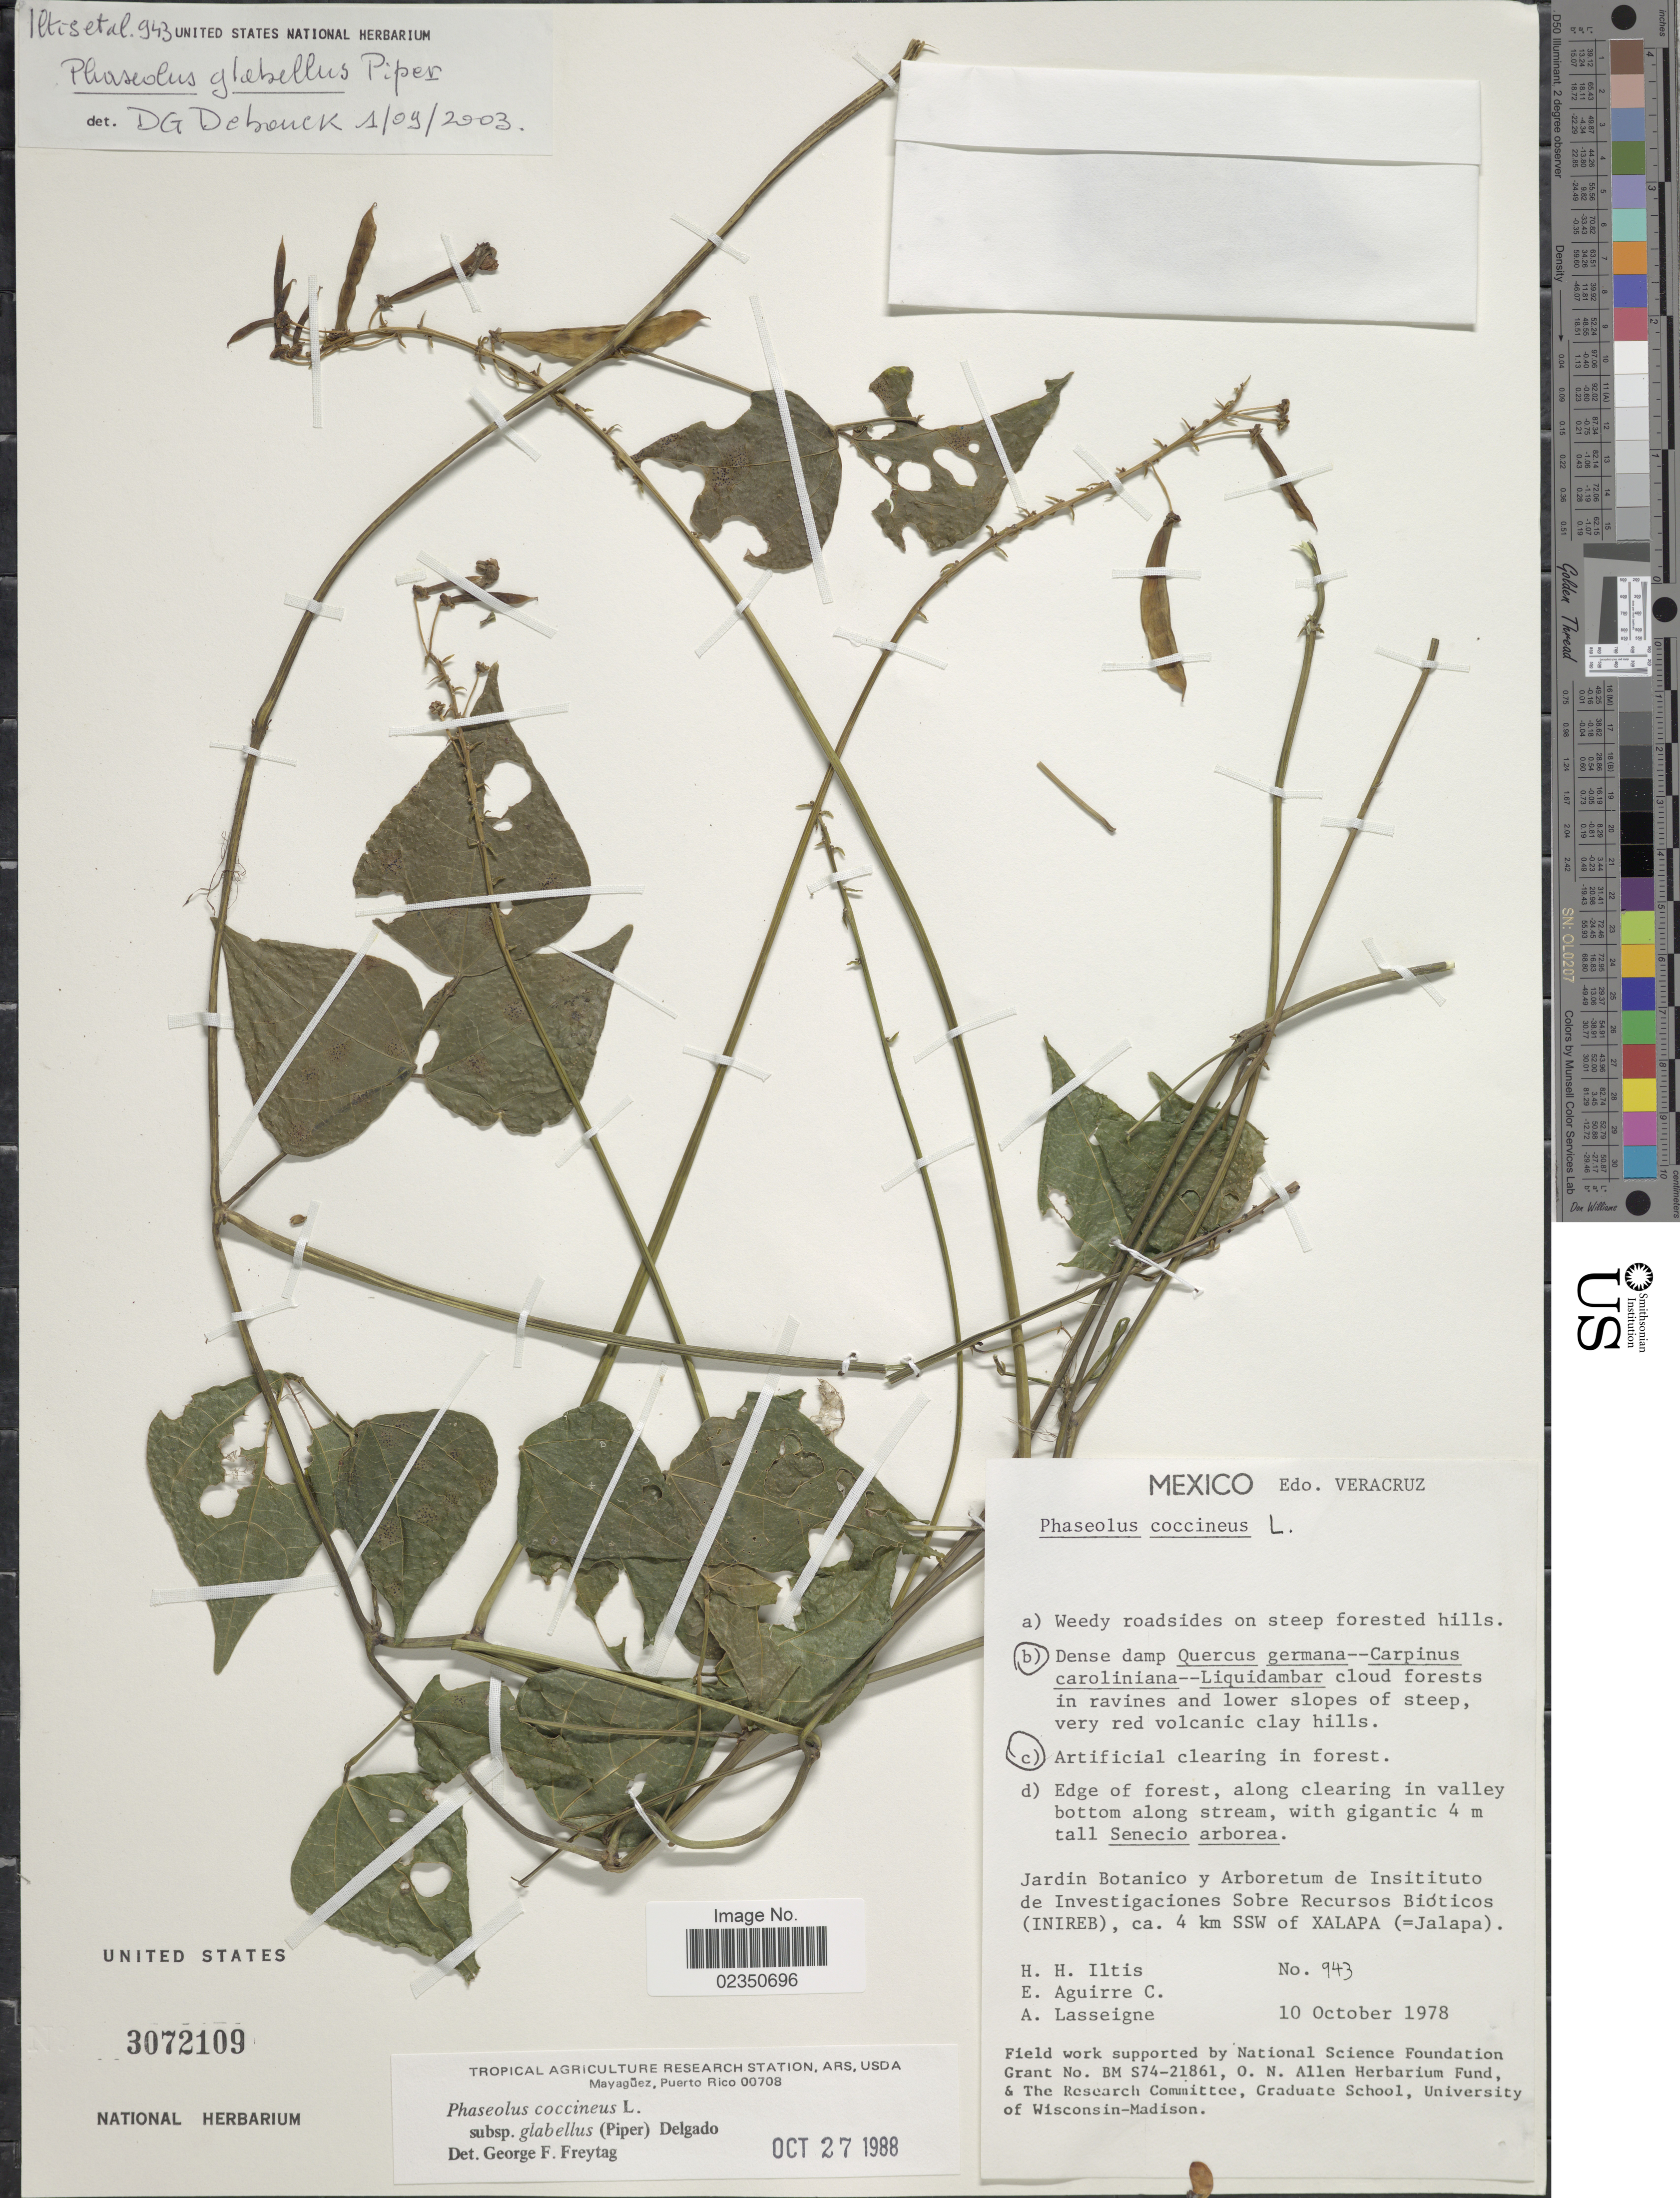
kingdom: Plantae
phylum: Tracheophyta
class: Magnoliopsida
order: Fabales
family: Fabaceae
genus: Phaseolus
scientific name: Phaseolus glabellus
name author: Piper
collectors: H. H. Iltis, E. Aguirre C. & A. Lasseigne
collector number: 943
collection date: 1978-10-10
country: Mexico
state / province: Veracruz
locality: Edo. Veracruz, Jardin Botanico y Arboretum de Instituto de Investigaciones Sobre Recursos Bioticos (INIREB), ca. 4 km SSW of Xalapa (=Jalapa)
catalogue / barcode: US 3072109